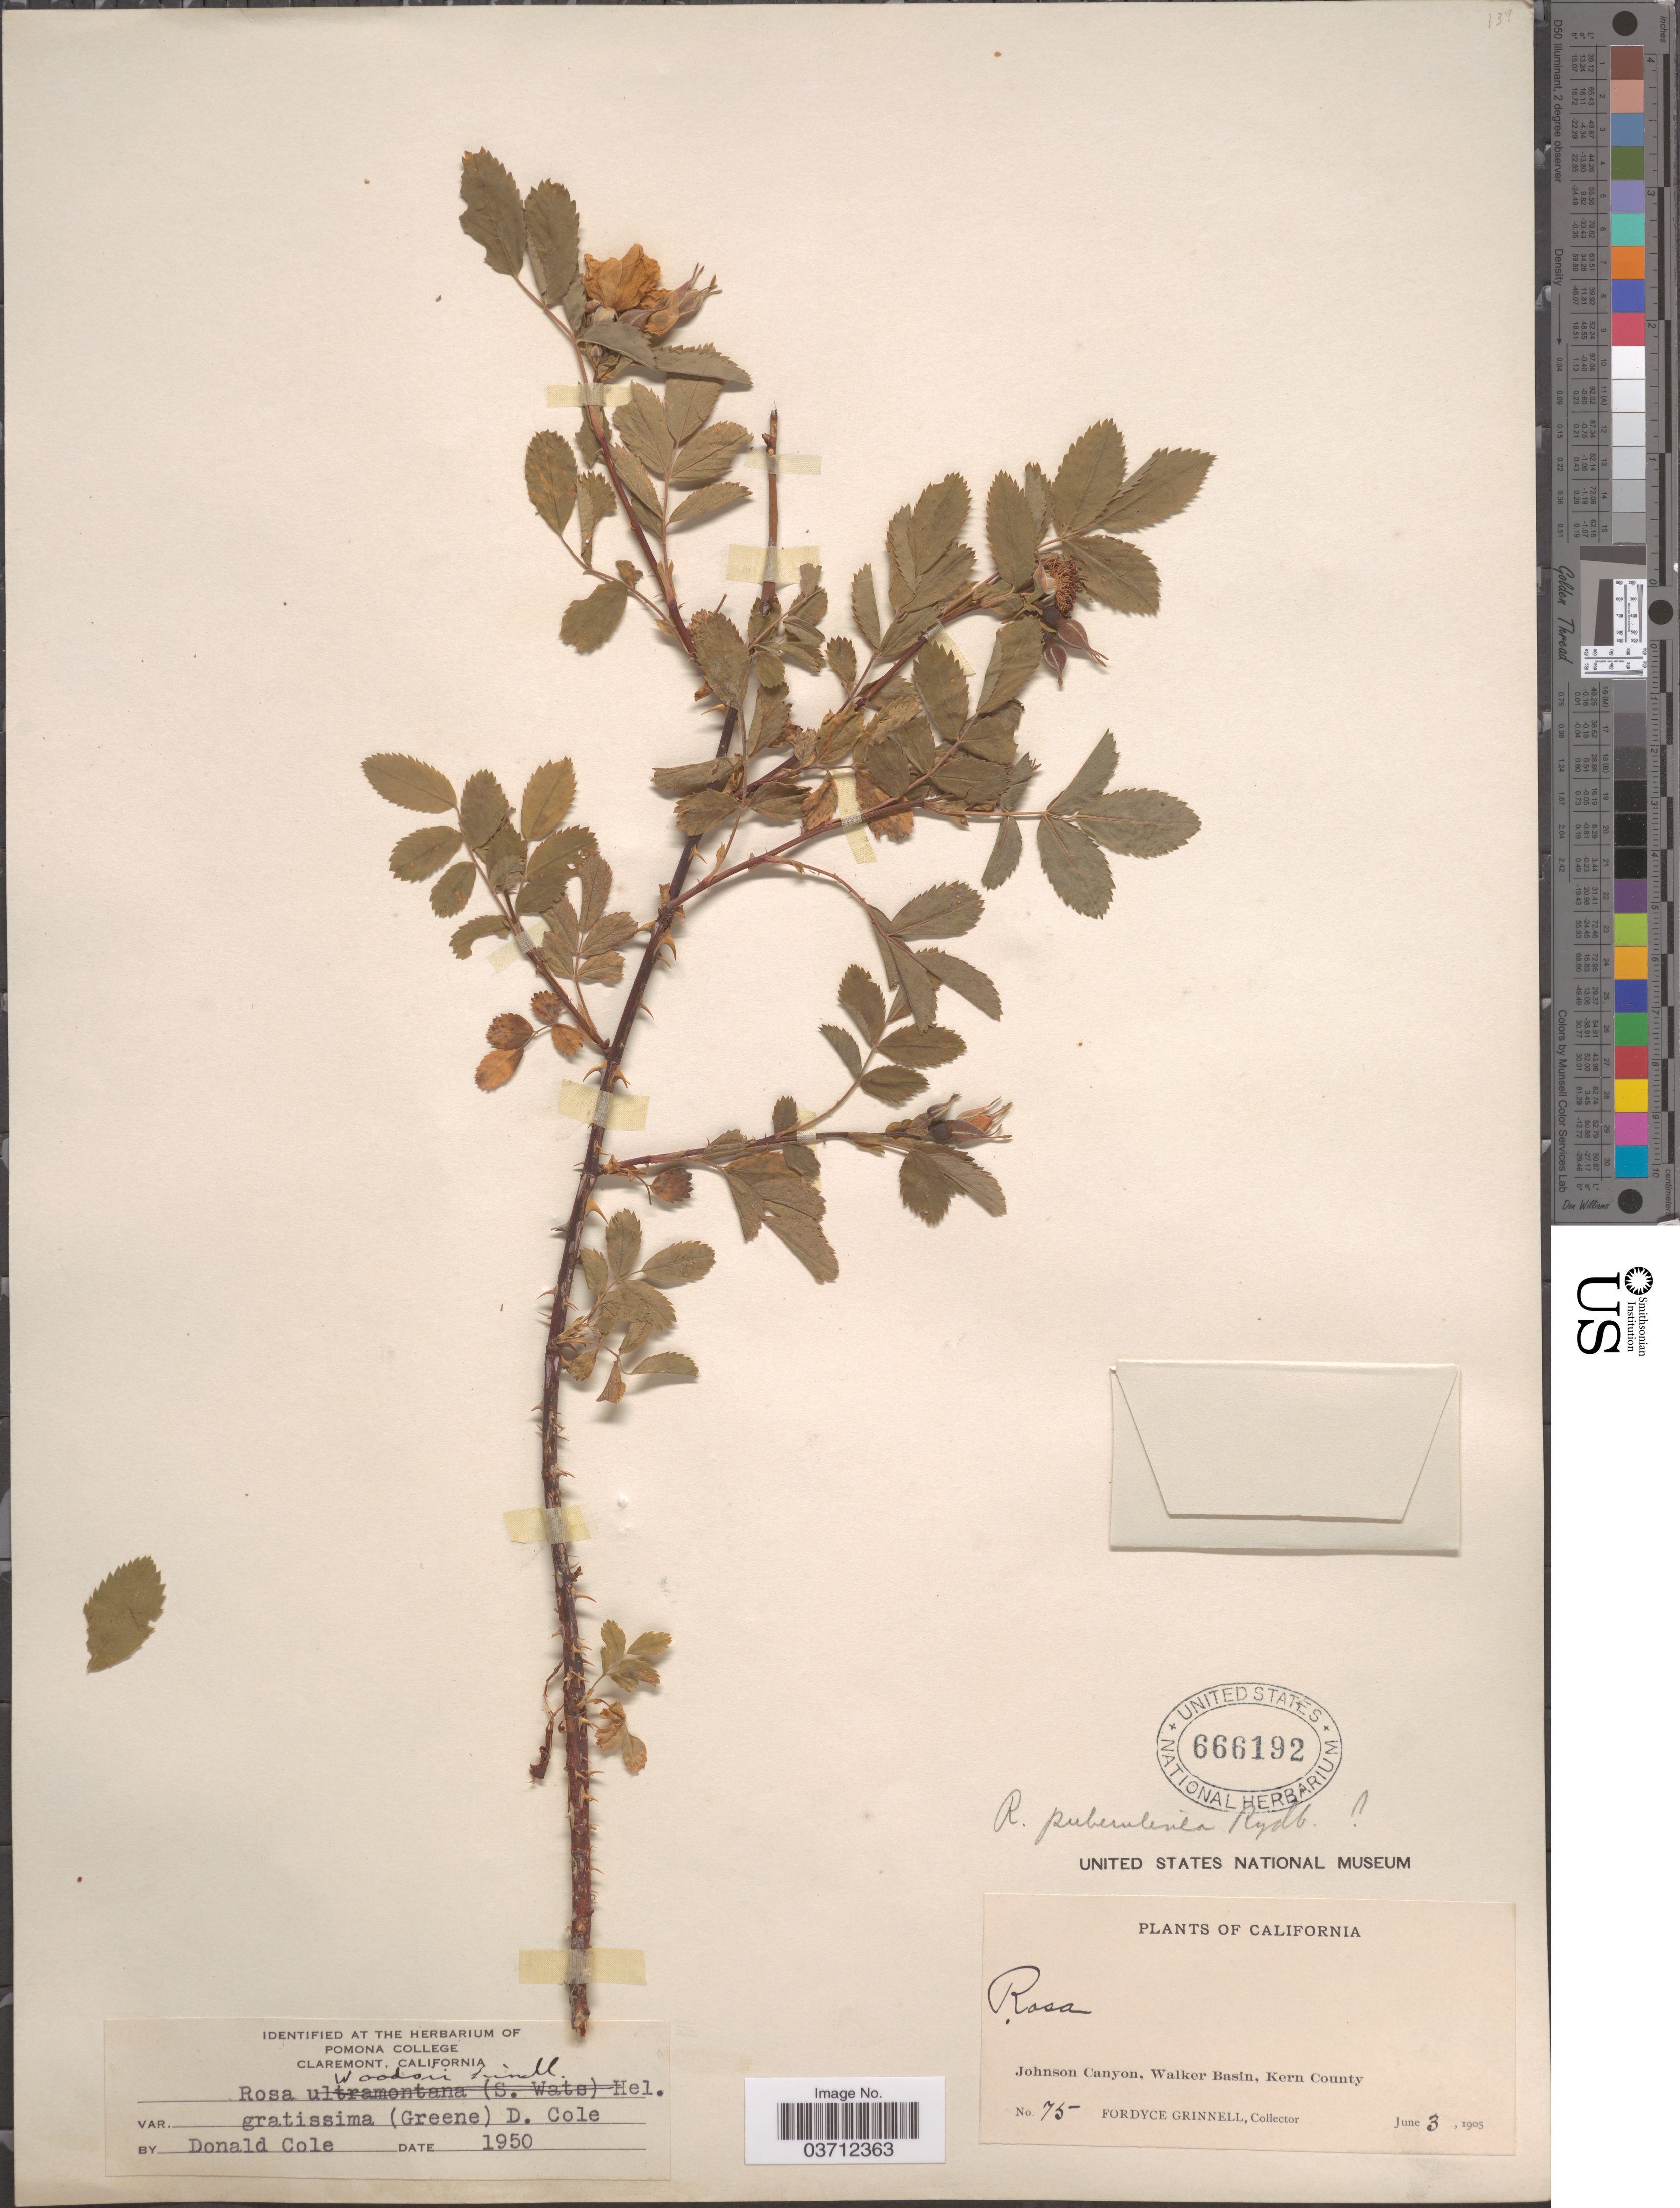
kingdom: Plantae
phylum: Tracheophyta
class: Magnoliopsida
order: Rosales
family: Rosaceae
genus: Rosa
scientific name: Rosa woodsii var. gratissima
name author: (Greene) D. Cole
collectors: F. Grinnell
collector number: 75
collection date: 1905-06-03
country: United States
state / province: California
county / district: Kern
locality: Johnson Canyon, Walker Basin, Kern County.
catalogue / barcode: US 666192